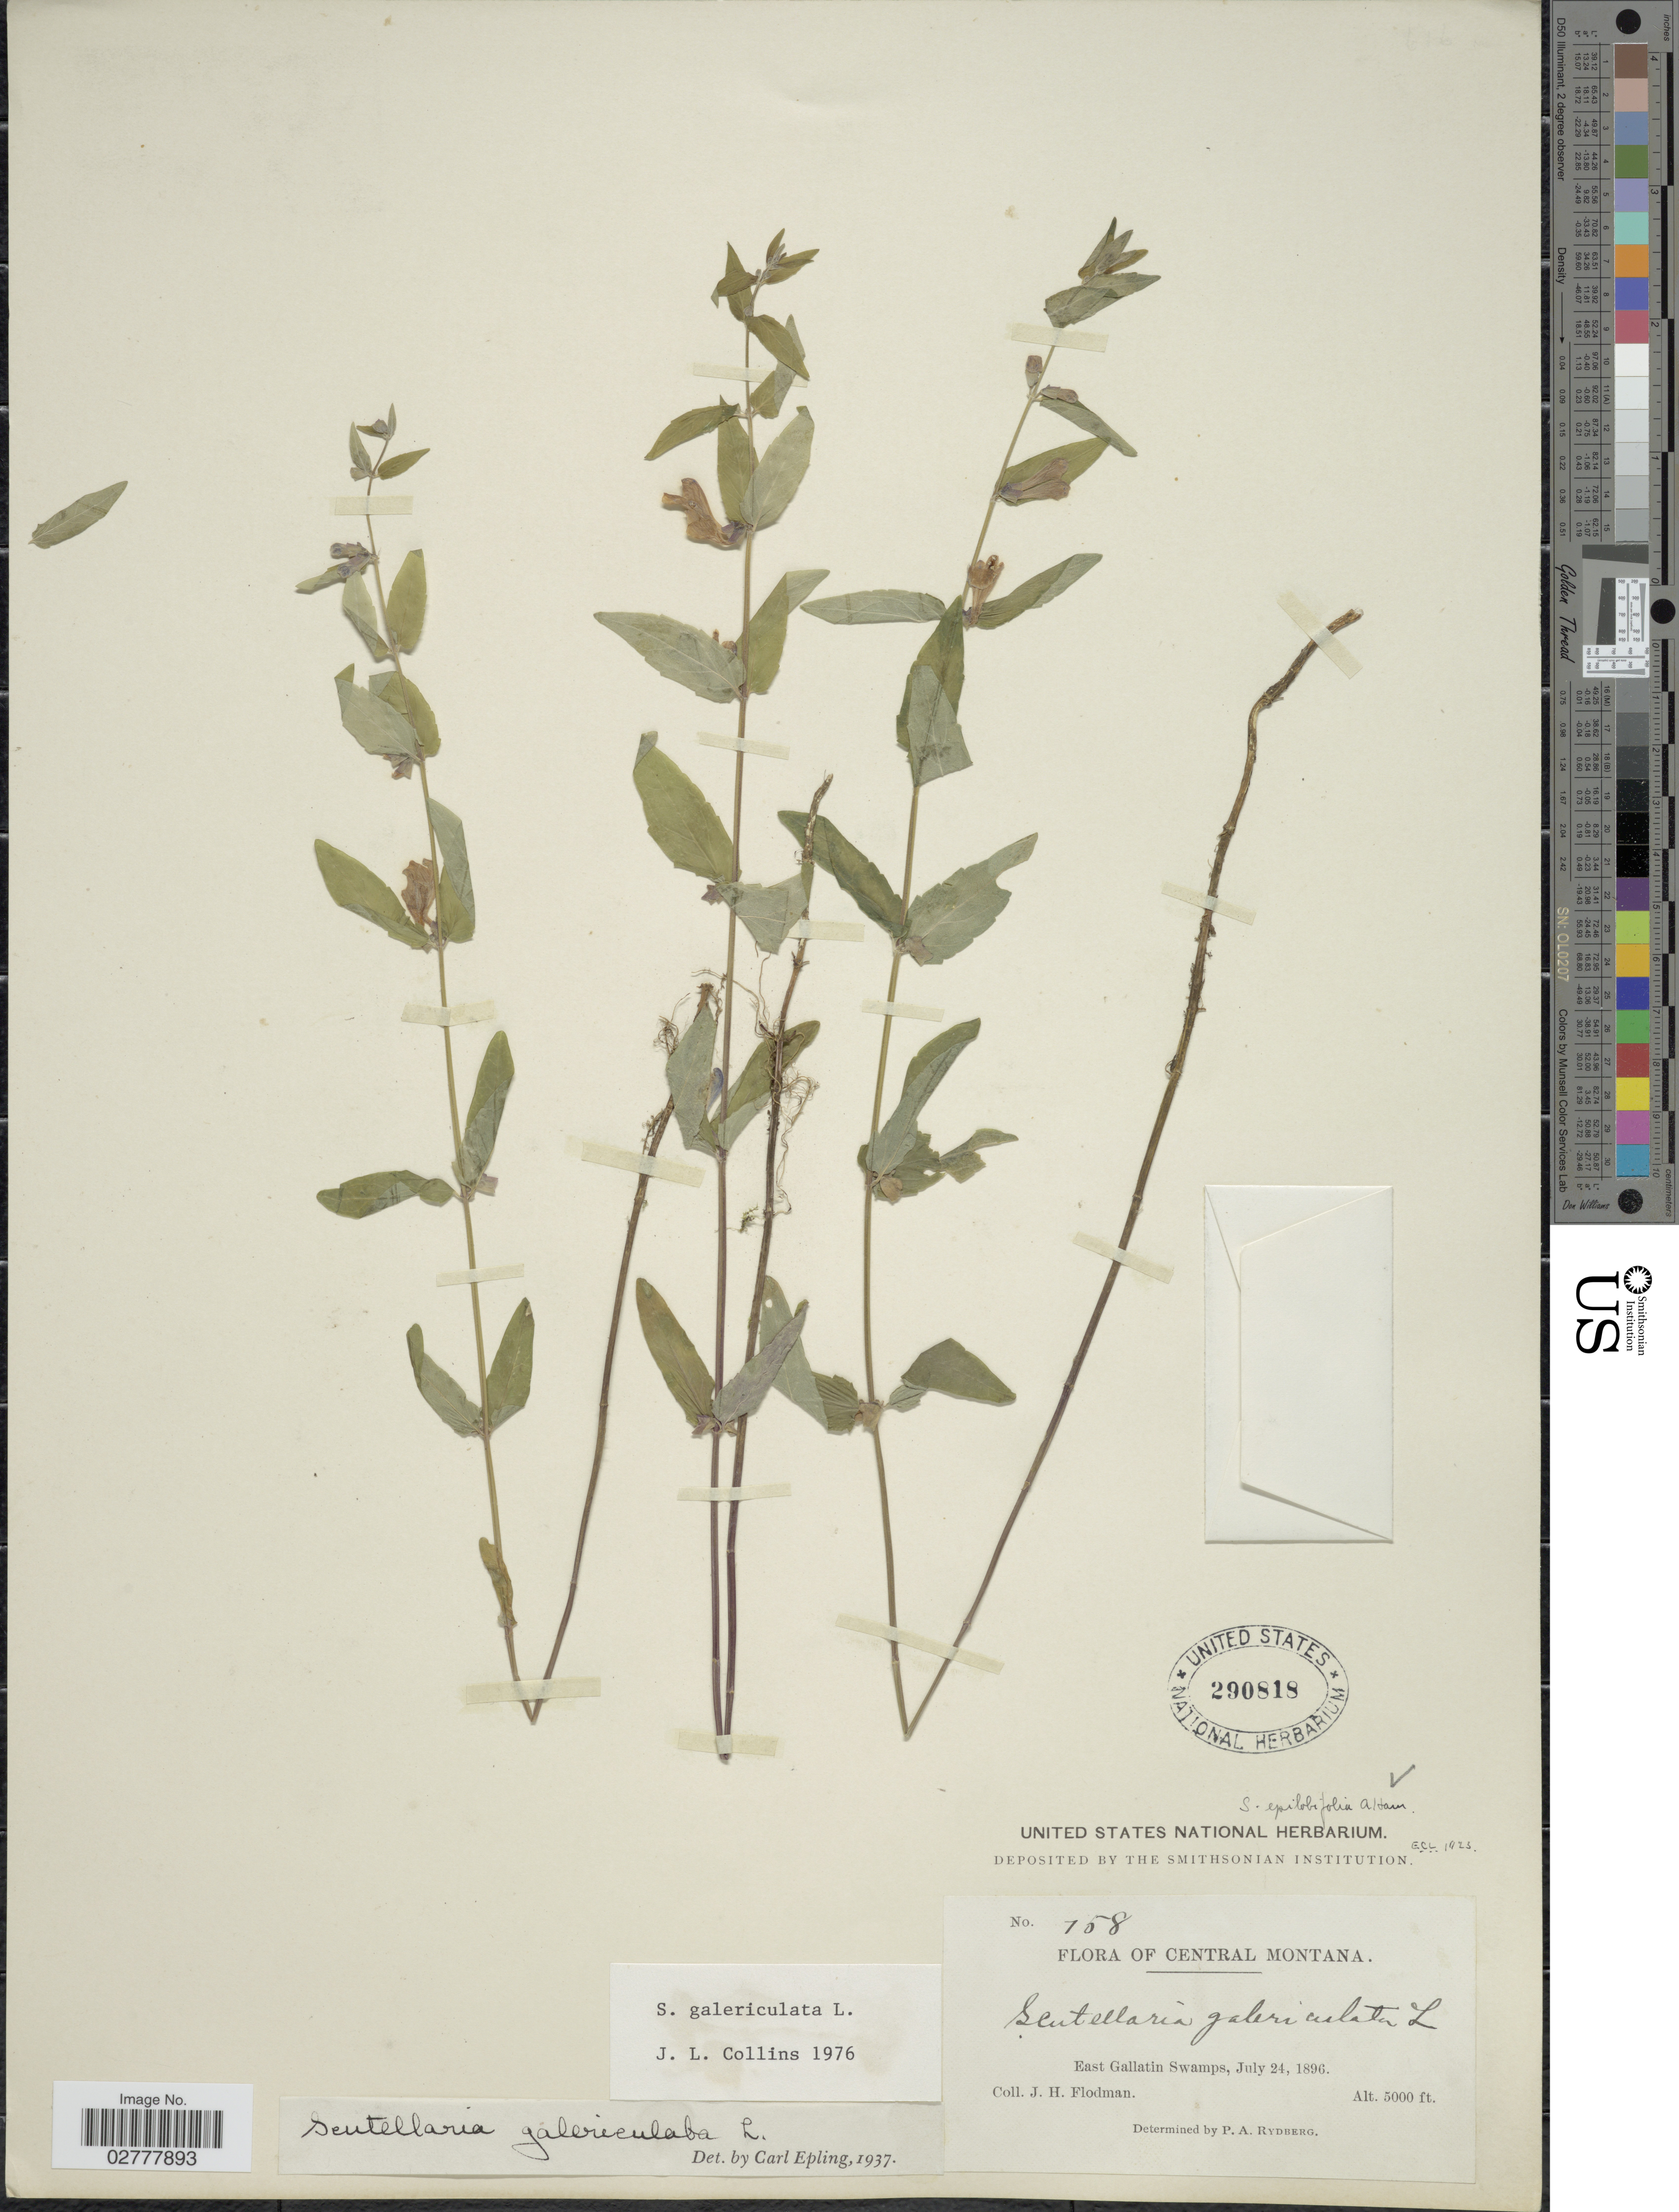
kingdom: Plantae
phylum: Tracheophyta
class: Magnoliopsida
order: Lamiales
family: Lamiaceae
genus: Scutellaria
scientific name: Scutellaria galericulata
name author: L.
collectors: J. Flodman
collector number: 758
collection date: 1896-07-24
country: United States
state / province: Montana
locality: Central Montana. East Gallatin Swamps.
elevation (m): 1524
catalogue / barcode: US 290818